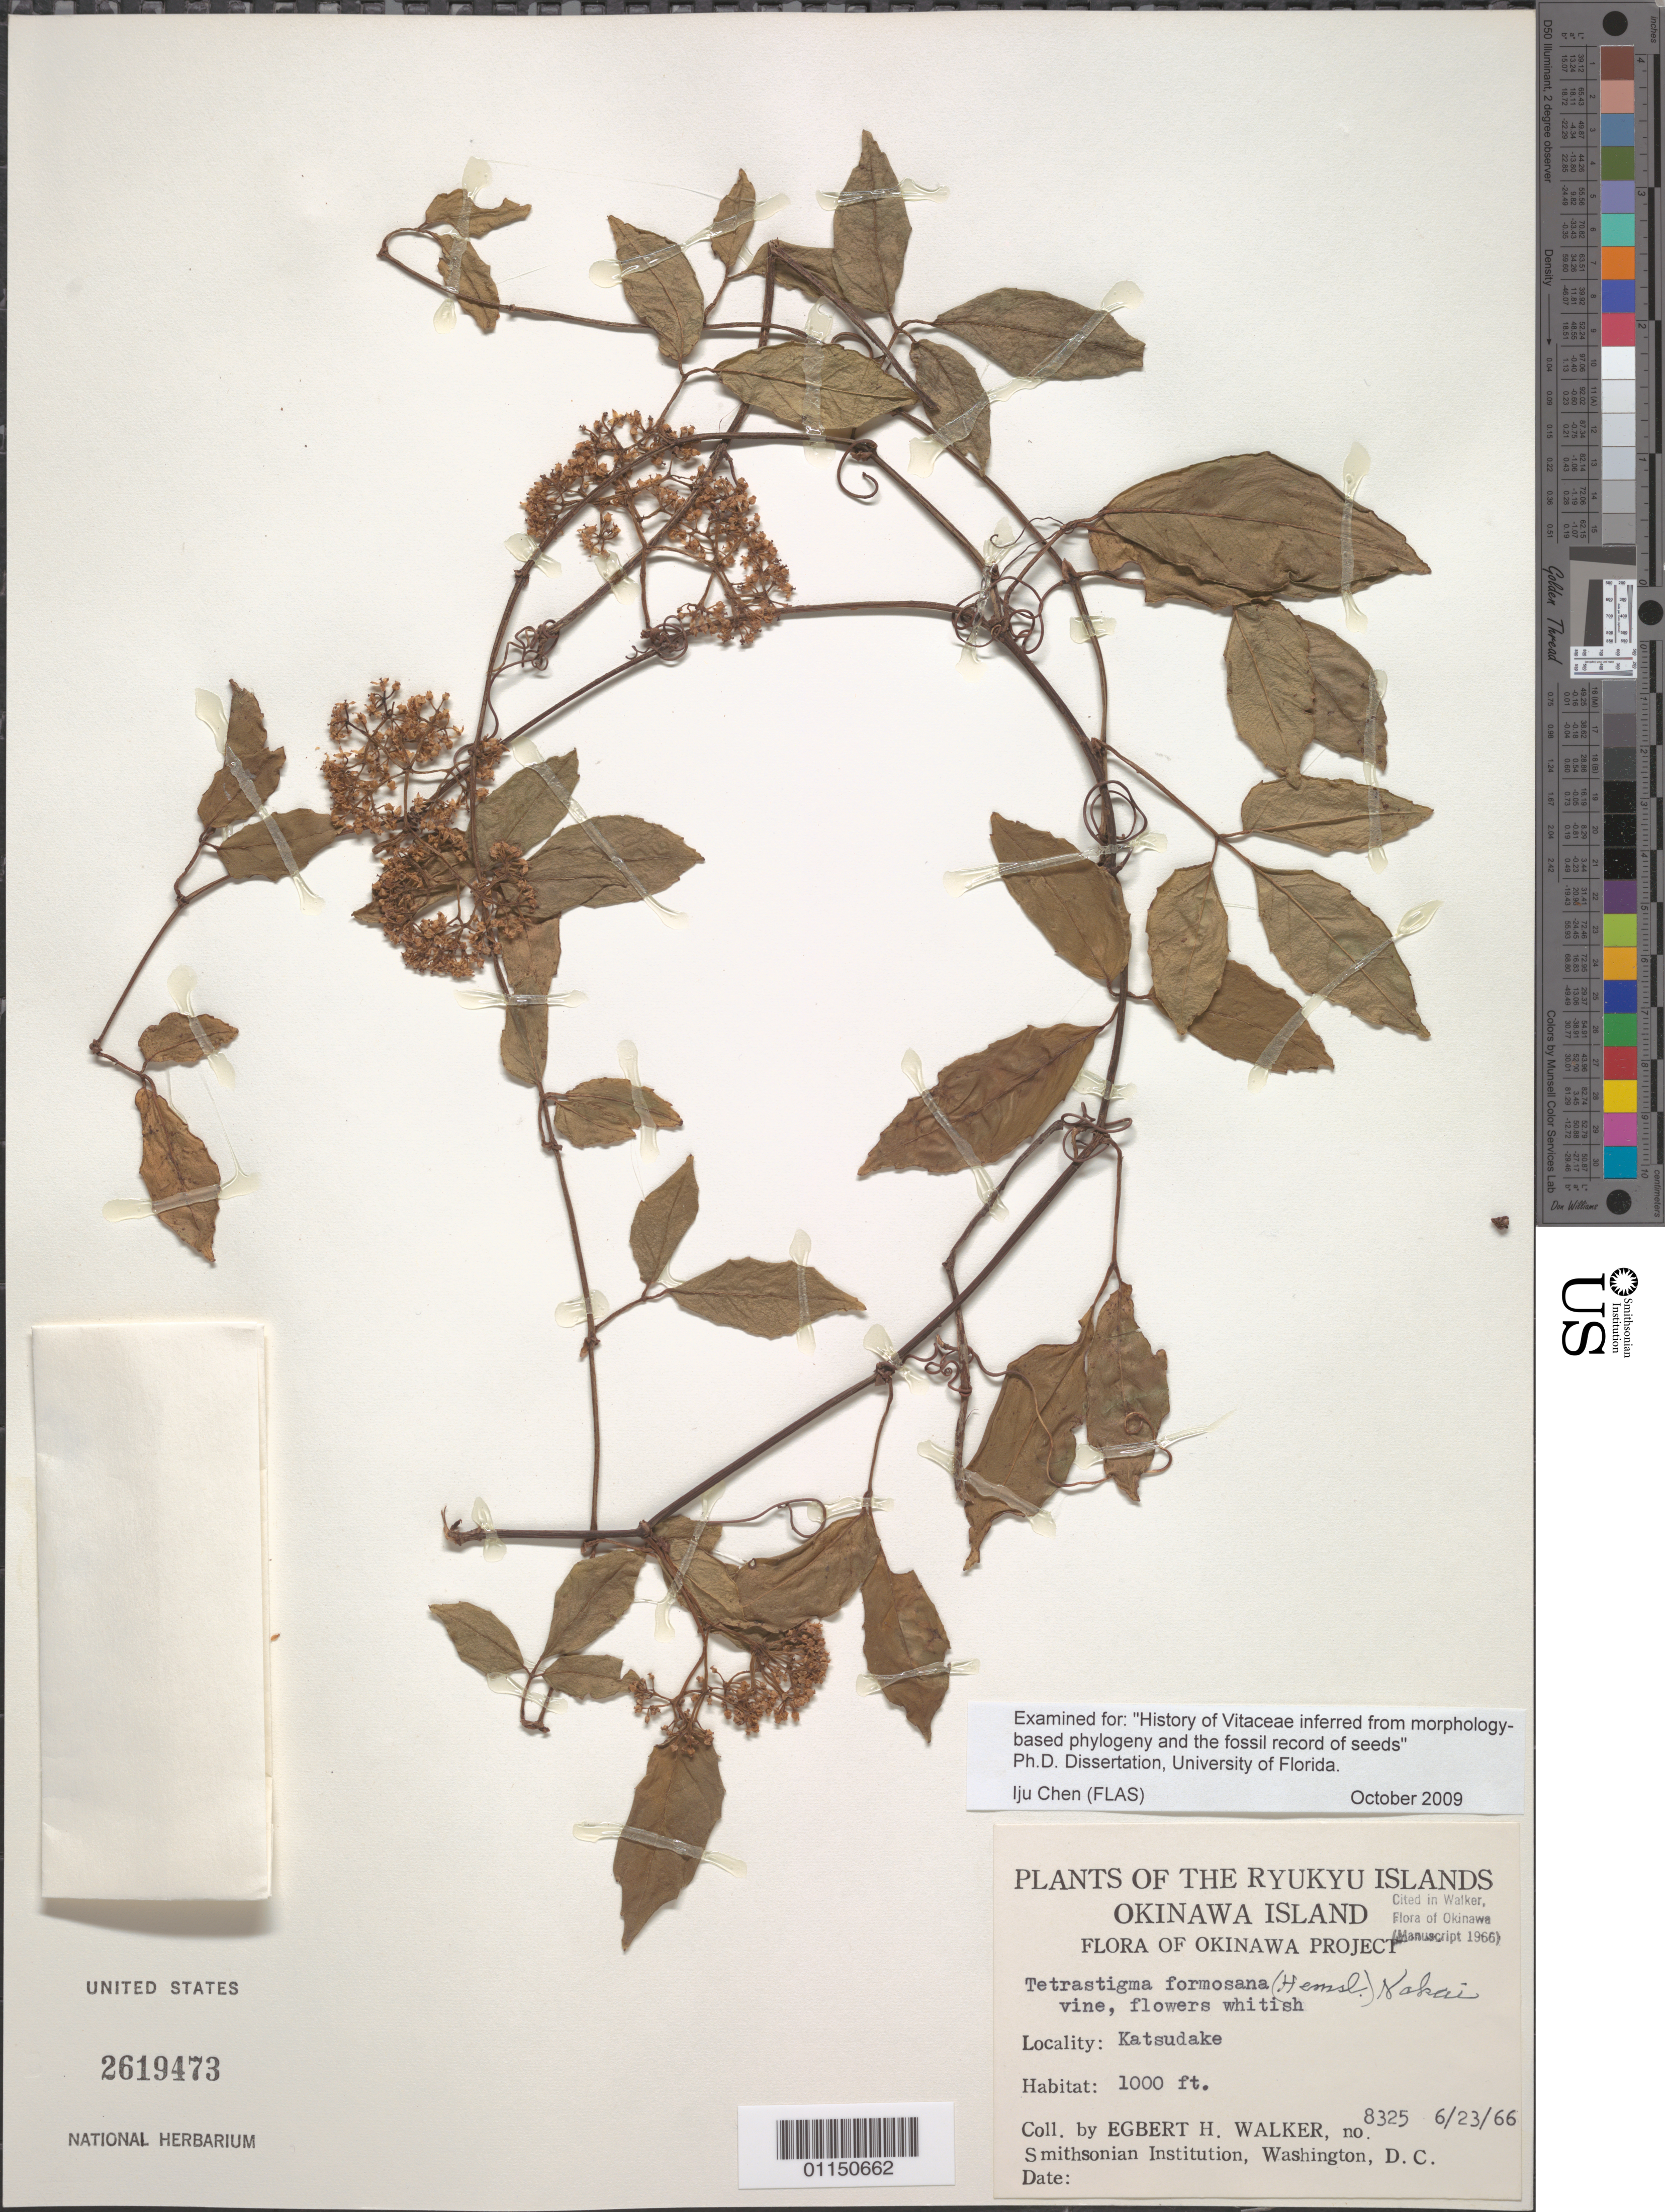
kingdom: Plantae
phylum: Tracheophyta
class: Magnoliopsida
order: Vitales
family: Vitaceae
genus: Tetrastigma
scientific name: Tetrastigma formosanum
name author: (Hemsl.) Gagnep.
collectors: E. H. Walker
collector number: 8325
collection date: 1966-06-23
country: Japan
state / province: Okinawa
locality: Okinawa Island. Katsudake.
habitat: Vine.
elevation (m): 305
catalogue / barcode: US 2619473